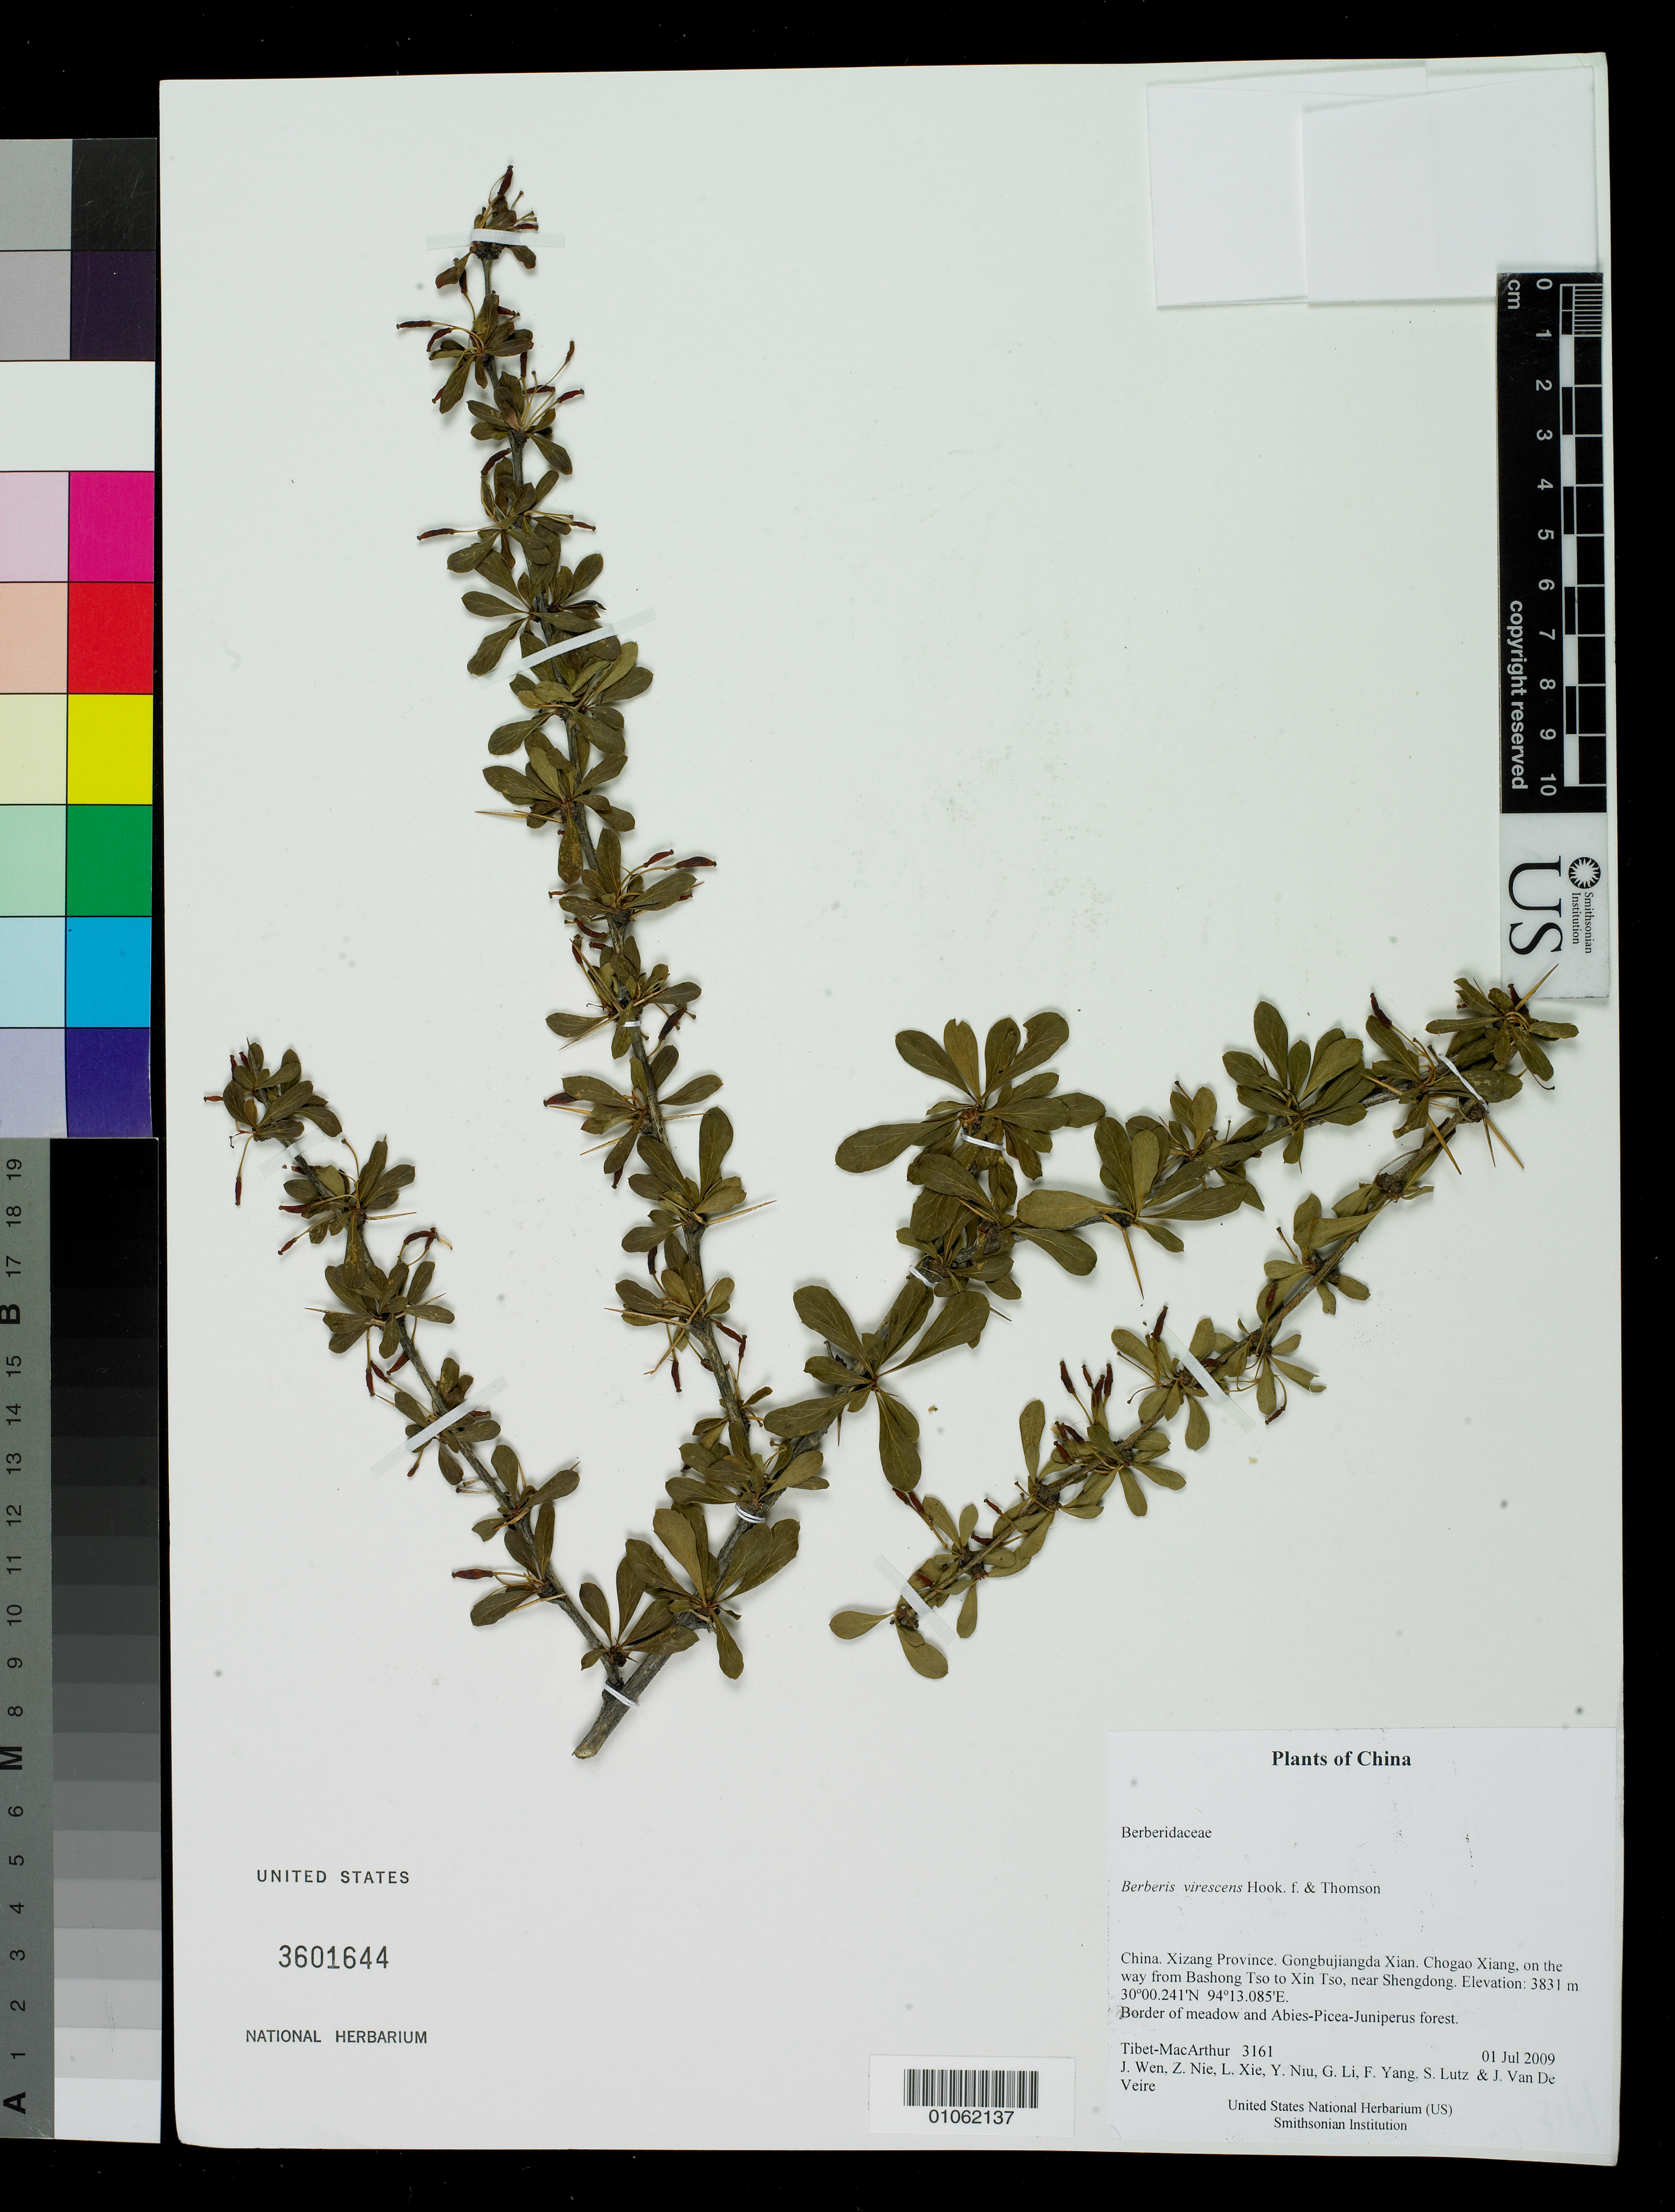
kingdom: Plantae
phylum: Tracheophyta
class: Magnoliopsida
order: Ranunculales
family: Berberidaceae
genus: Berberis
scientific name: Berberis virescens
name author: Hook. f. & Thomson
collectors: Tibet-MacArthur, J. Wen, Z. Nie, L. Xie, Y. Niu, G. Li, F. Yang, S. Lutz & J. Van De Veire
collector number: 3161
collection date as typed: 01 Jul 2009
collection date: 2009-07-01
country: China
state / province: Xizang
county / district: Gongbujiangda Xian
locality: Chogao Xiang, on the way from Bashong Tso to Xin Tso, near Shengdong.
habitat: Border of meadow and Abies-Picea-Juniperus forest.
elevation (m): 3831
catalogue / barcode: US 3601644